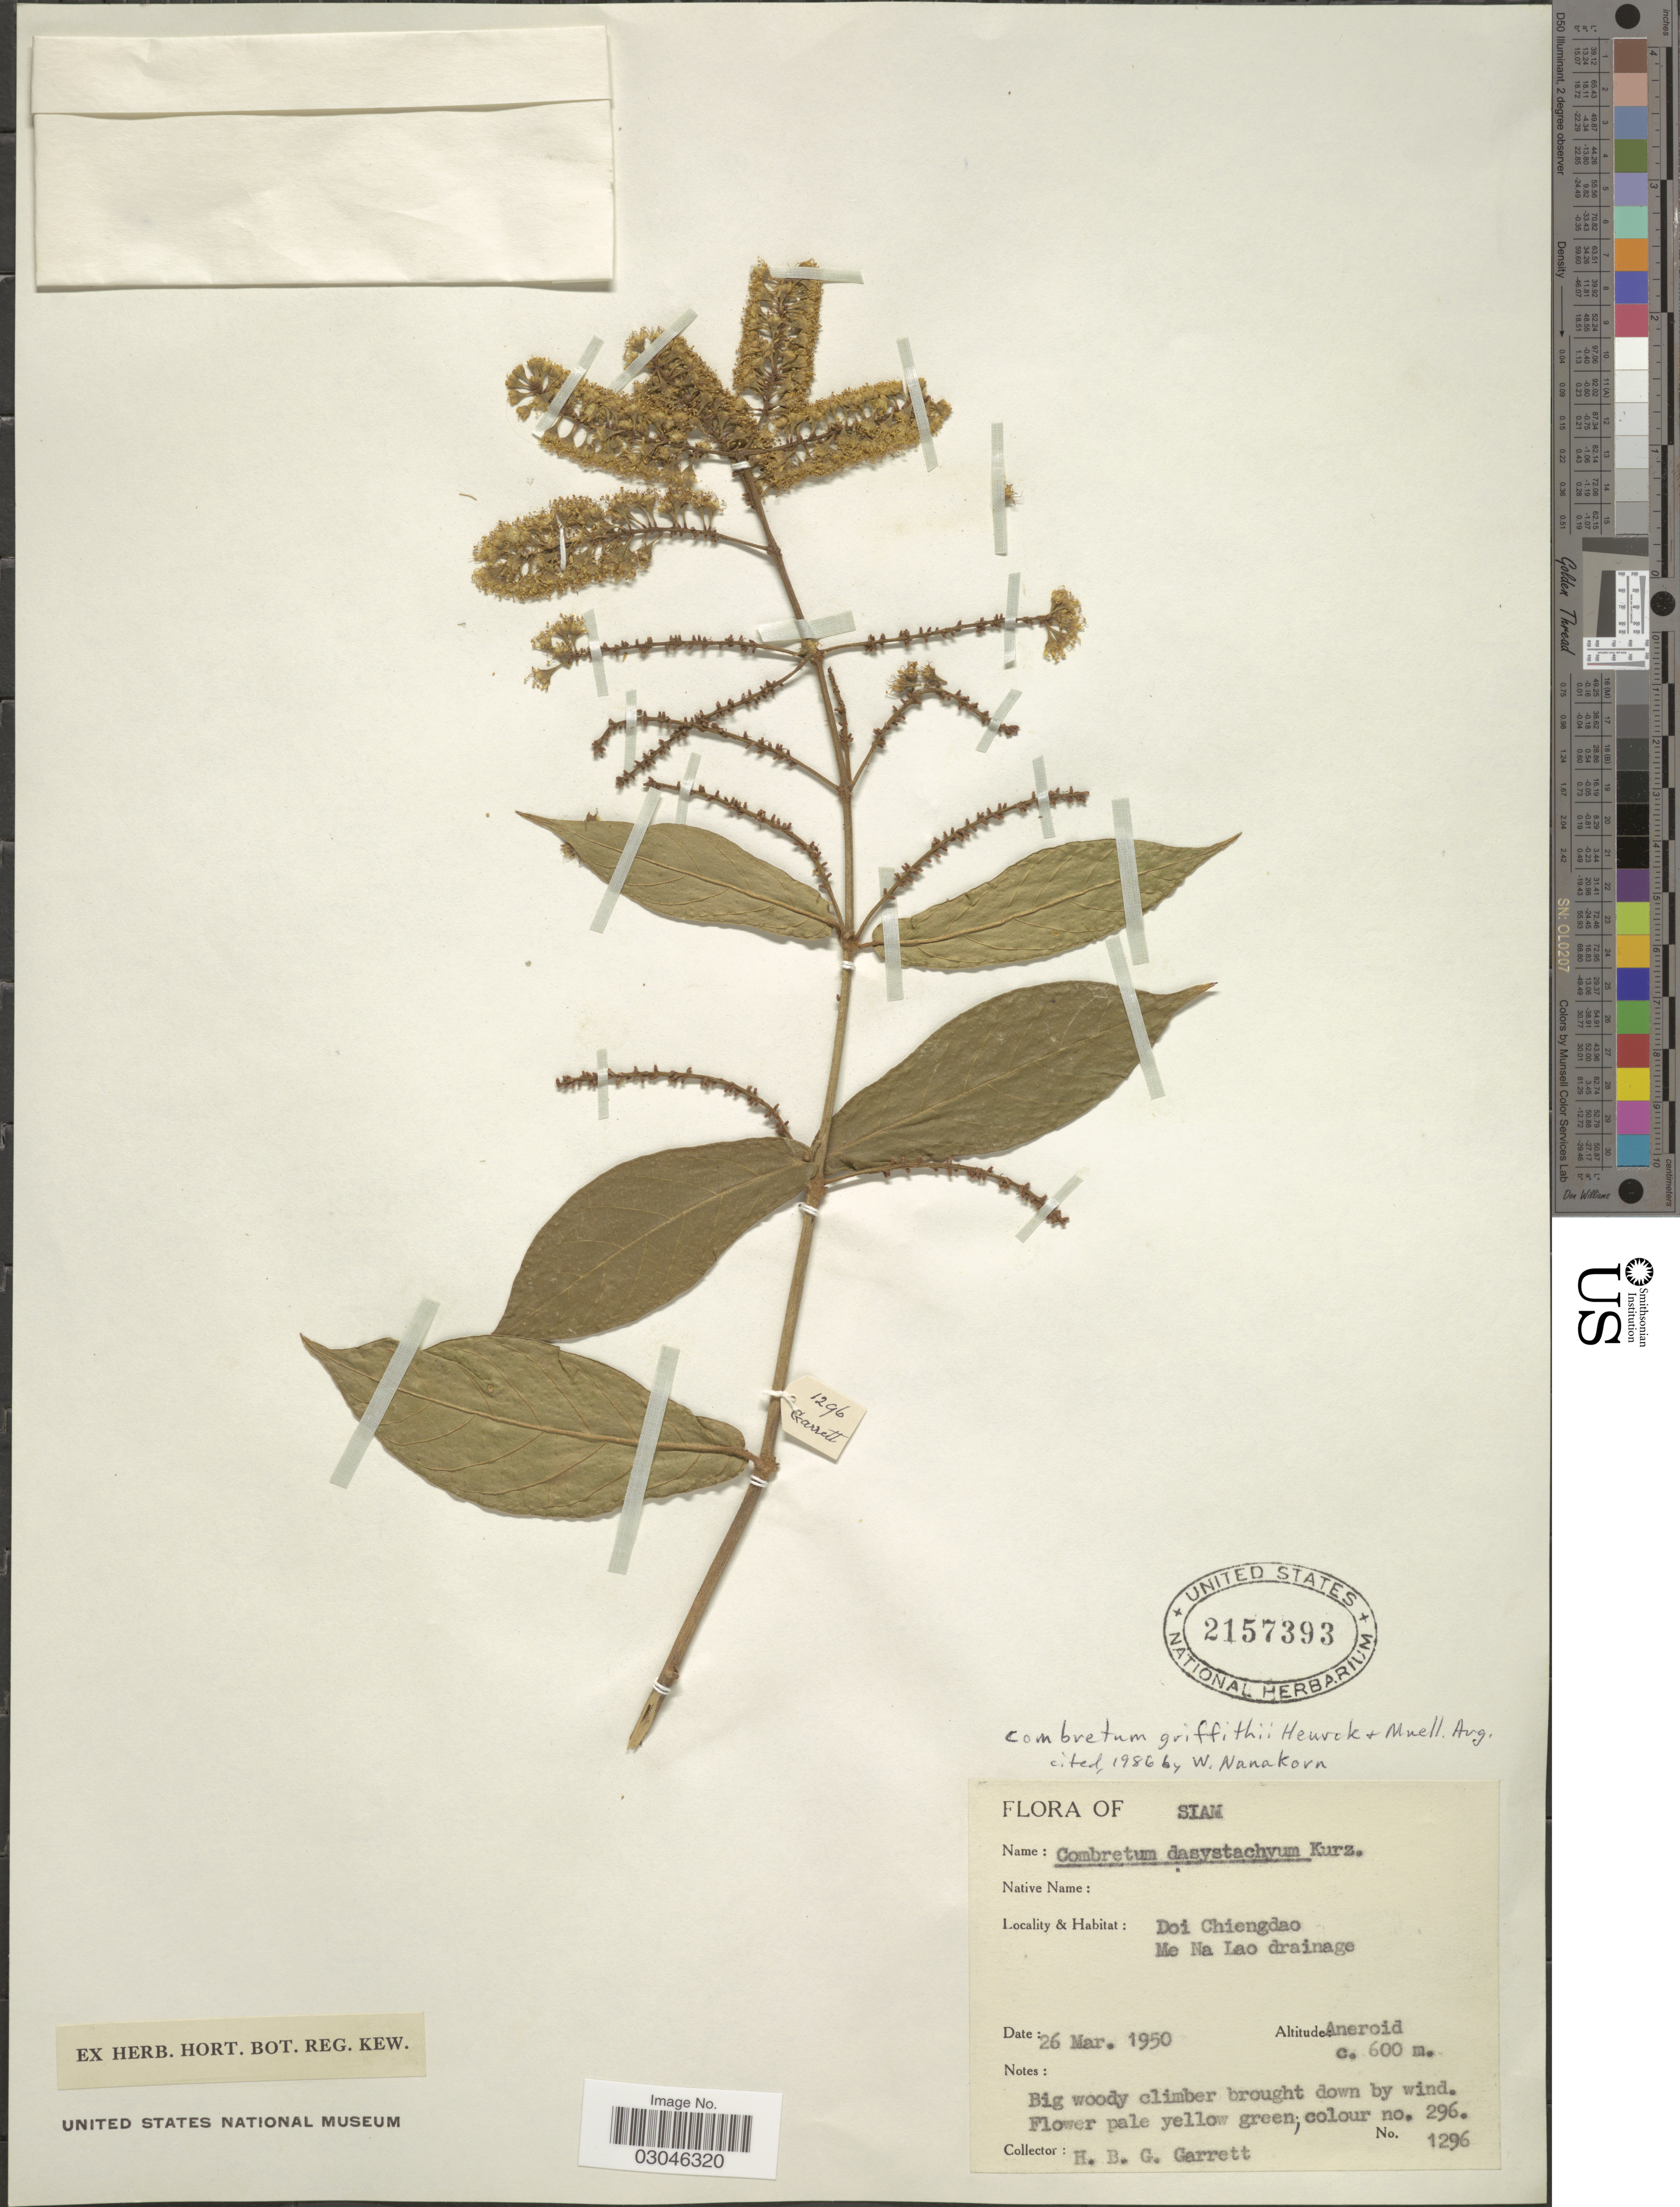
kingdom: Plantae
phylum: Tracheophyta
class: Magnoliopsida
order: Myrtales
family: Combretaceae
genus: Combretum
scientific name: Combretum griffithii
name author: Van Heurck & Müll. Arg.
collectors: H. Garrett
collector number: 1296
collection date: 1950-03-26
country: Thailand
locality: Siam. Doi Chiengdao. Me Na Lao drainage.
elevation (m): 600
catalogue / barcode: US 2157393